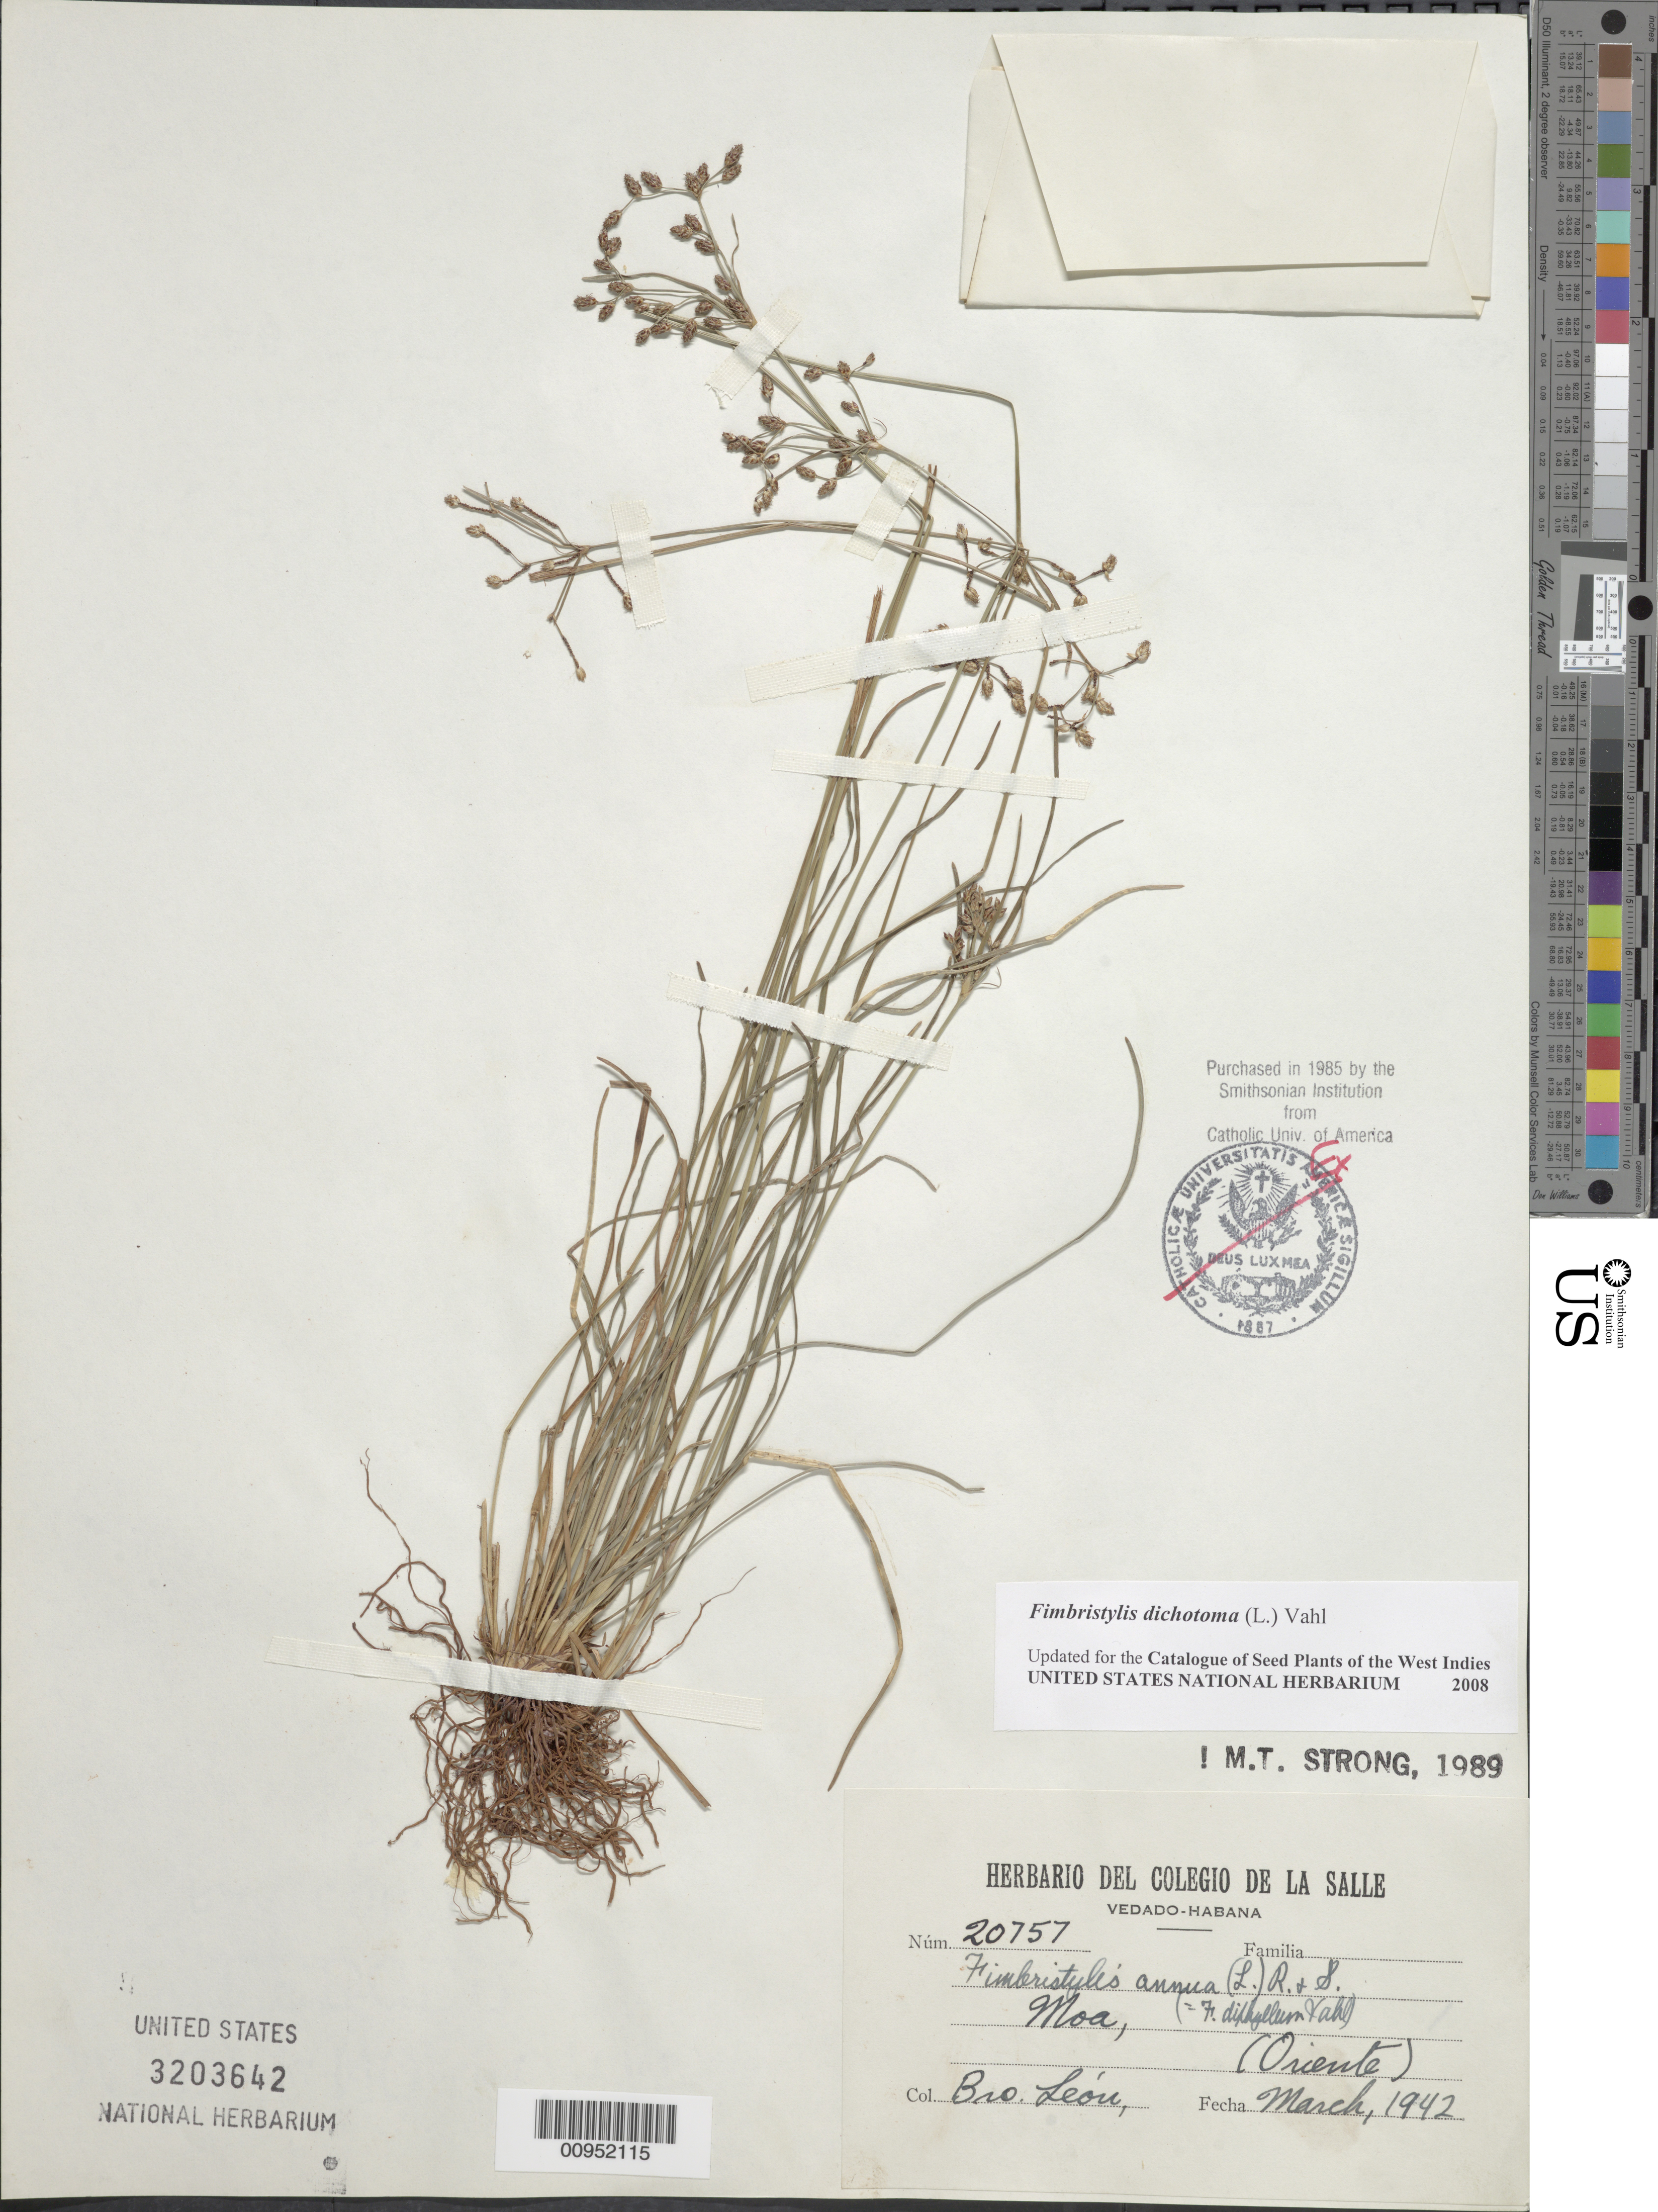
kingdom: Plantae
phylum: Tracheophyta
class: Liliopsida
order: Poales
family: Cyperaceae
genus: Fimbristylis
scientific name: Fimbristylis dichotoma subsp. dichotoma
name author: (L.) Vahl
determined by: Strong, M. T., (US), Smithsonian Institution - National Museum of Natural History (UNITED STATES)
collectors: Bro. León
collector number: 20757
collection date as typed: Mar 1942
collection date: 1942-03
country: Cuba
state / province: Holguín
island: Cuba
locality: Moa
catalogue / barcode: US 3203642